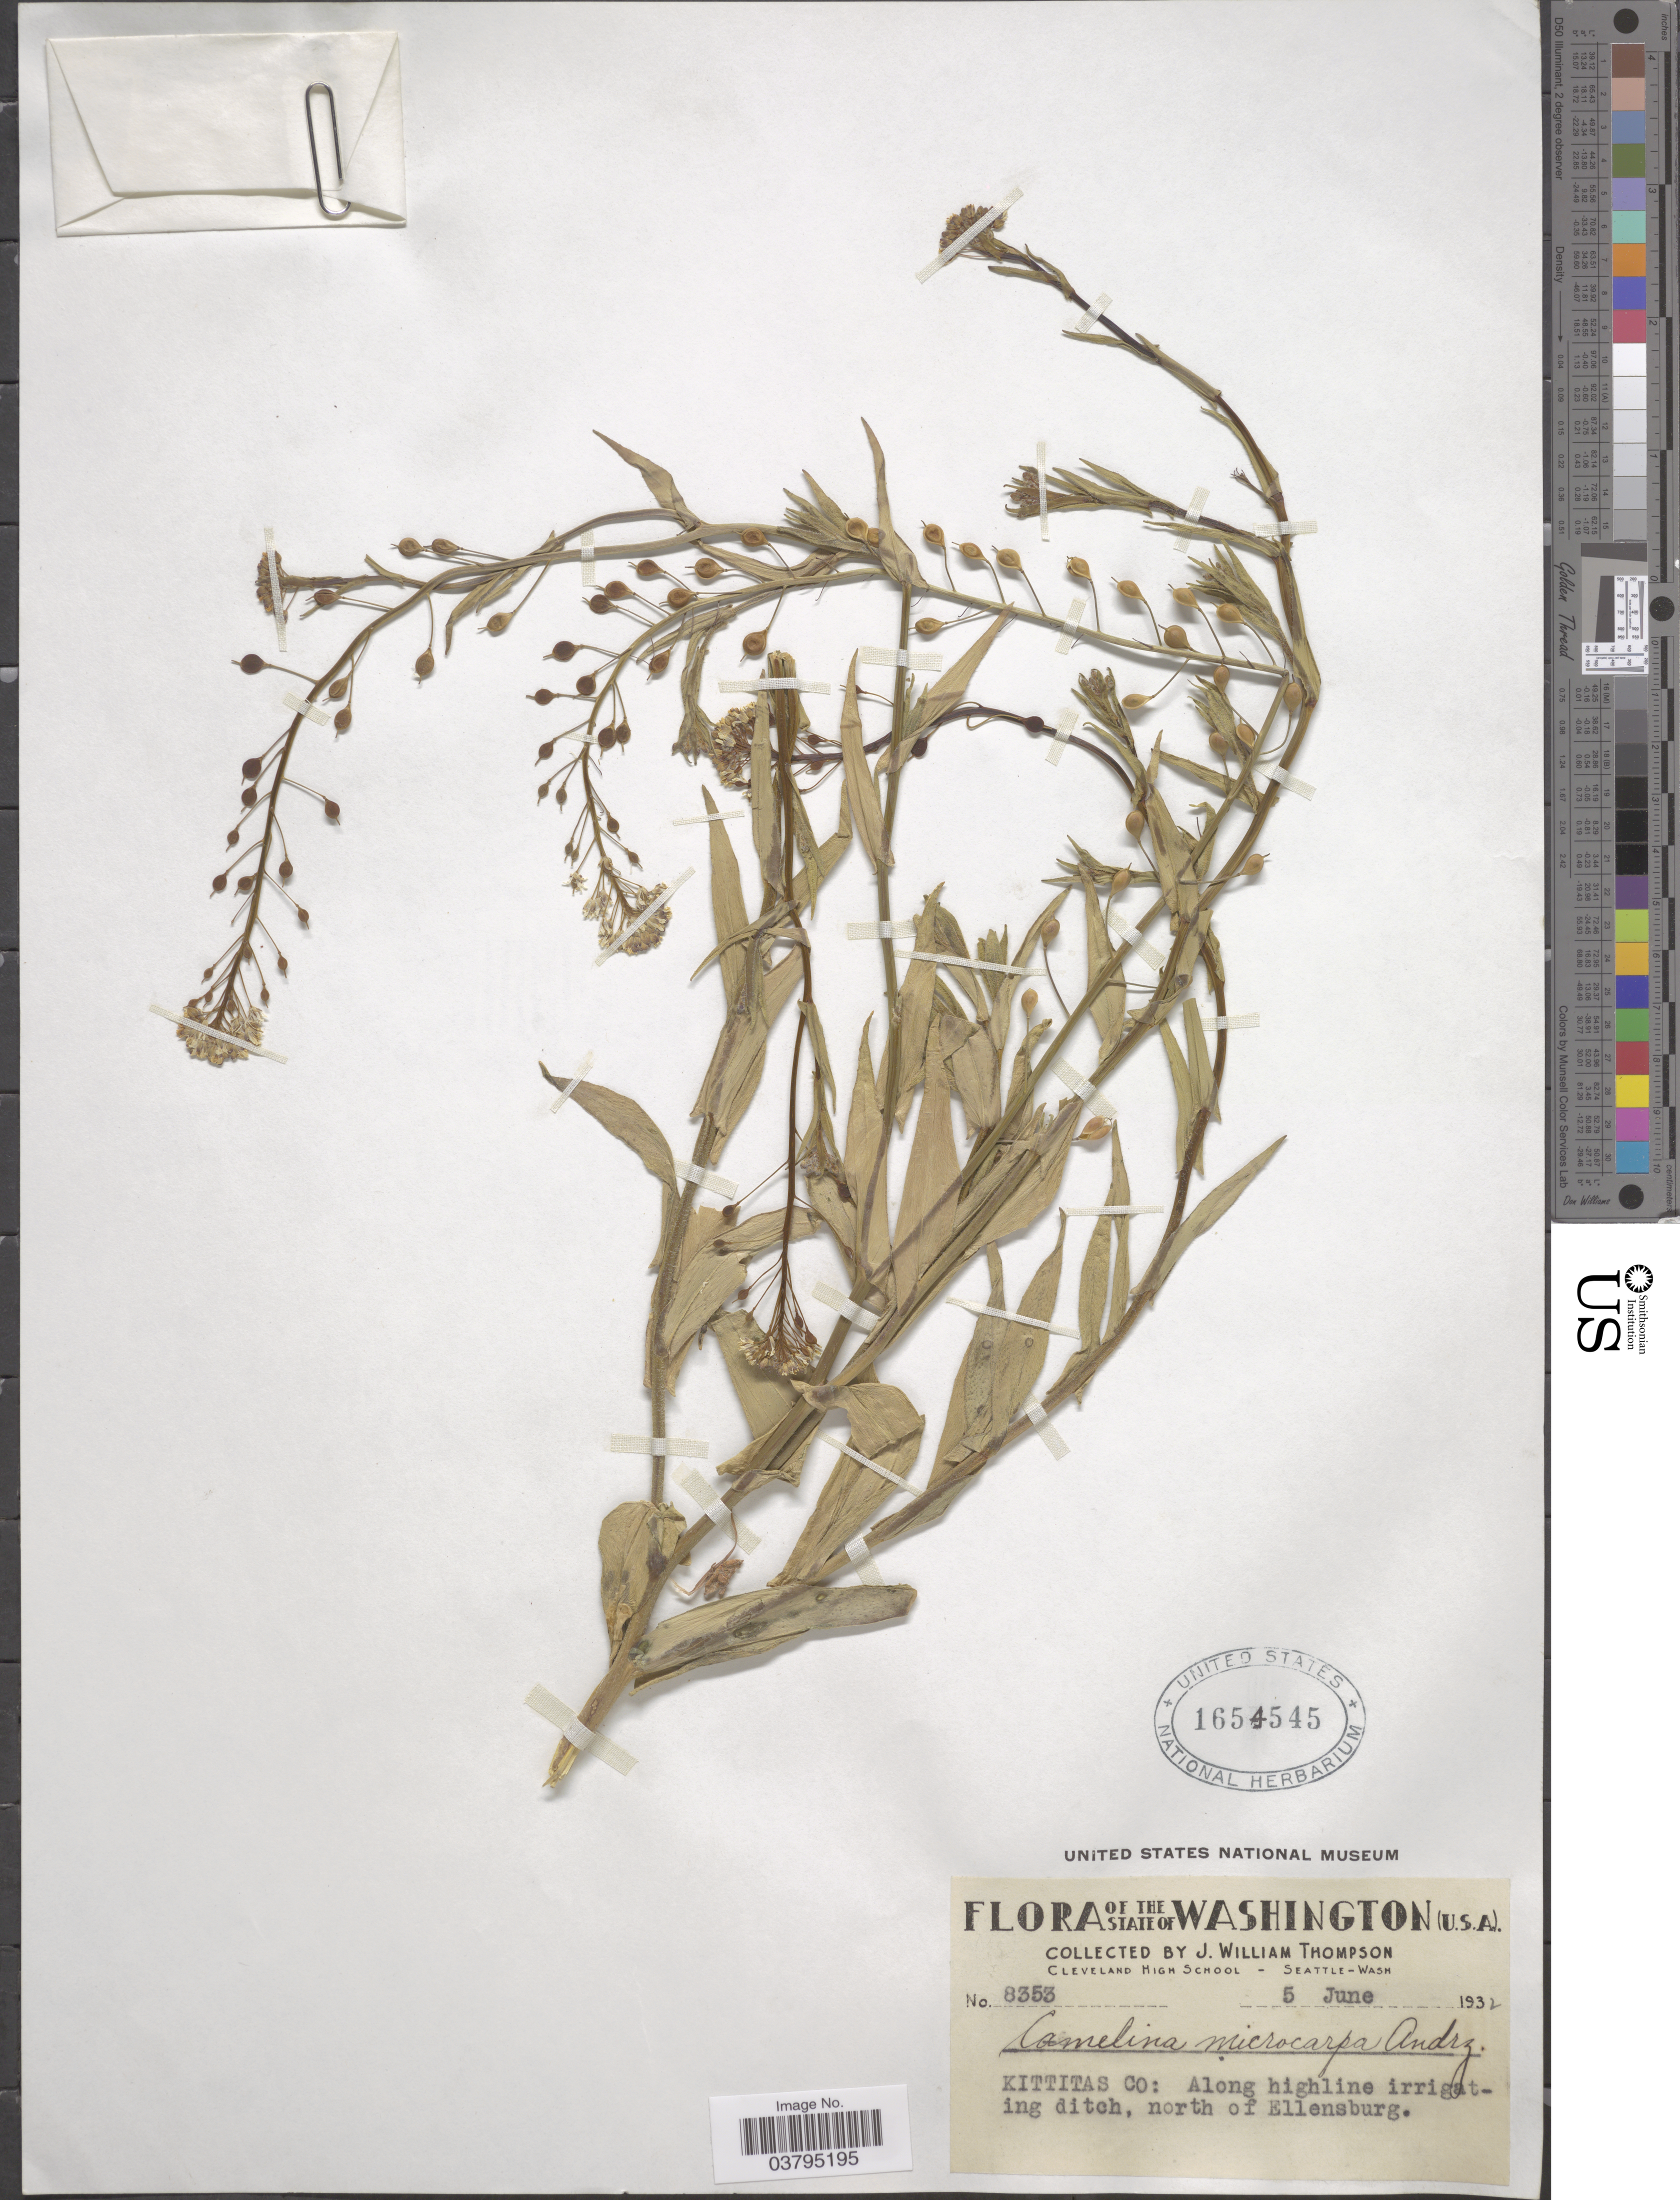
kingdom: Plantae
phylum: Tracheophyta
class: Magnoliopsida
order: Brassicales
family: Brassicaceae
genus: Camelina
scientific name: Camelina microcarpa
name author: DC.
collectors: J. W. Thompson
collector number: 8353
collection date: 1932-06-05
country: United States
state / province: Washington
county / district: Kittitas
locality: Kittitas Co: Along highline irrigating ditch, north of Ellensburg.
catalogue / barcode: US 1654545